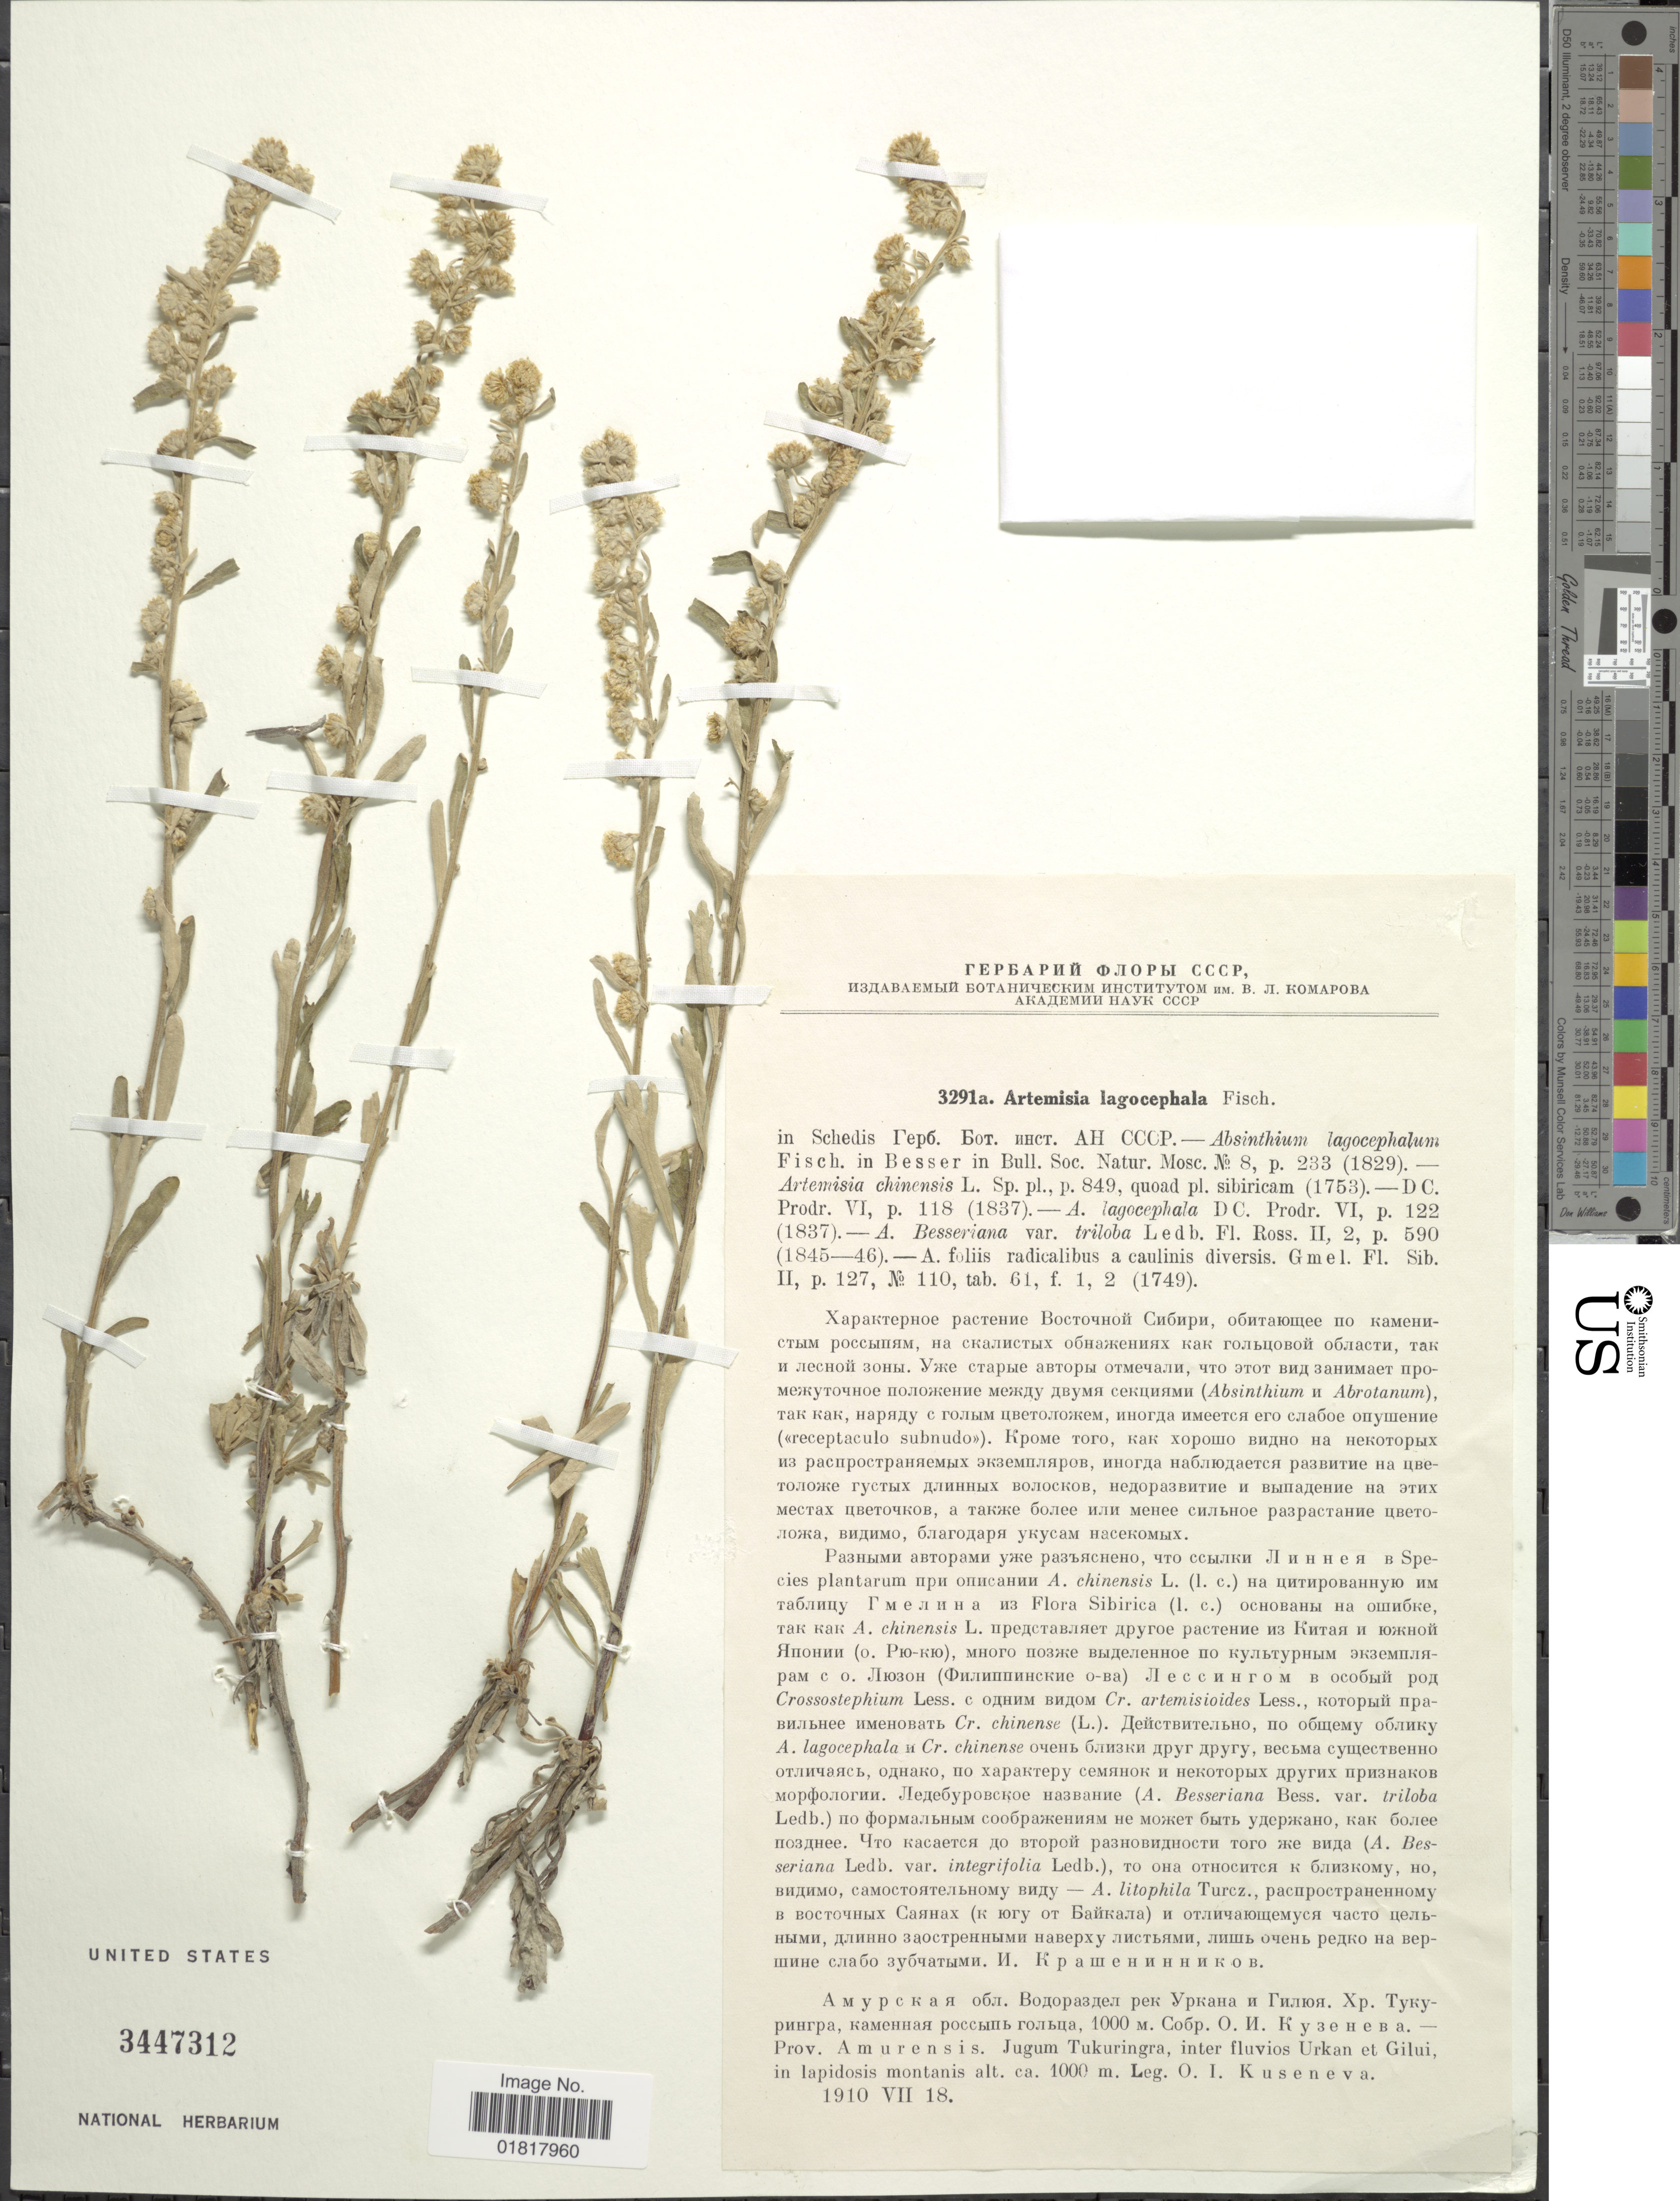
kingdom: Plantae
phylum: Tracheophyta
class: Magnoliopsida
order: Asterales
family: Asteraceae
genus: Artemisia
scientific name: Artemisia lagocephala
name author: (Fisch. ex Besser) DC.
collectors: O. Kuseneva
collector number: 3291a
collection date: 1910-07-18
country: Russian Federation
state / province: Amur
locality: Prov. Amurensis, Jugum Tukuringa, inter fluvios Urkan et Gilui, in lapidosis montanis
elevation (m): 1000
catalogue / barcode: US 3447312